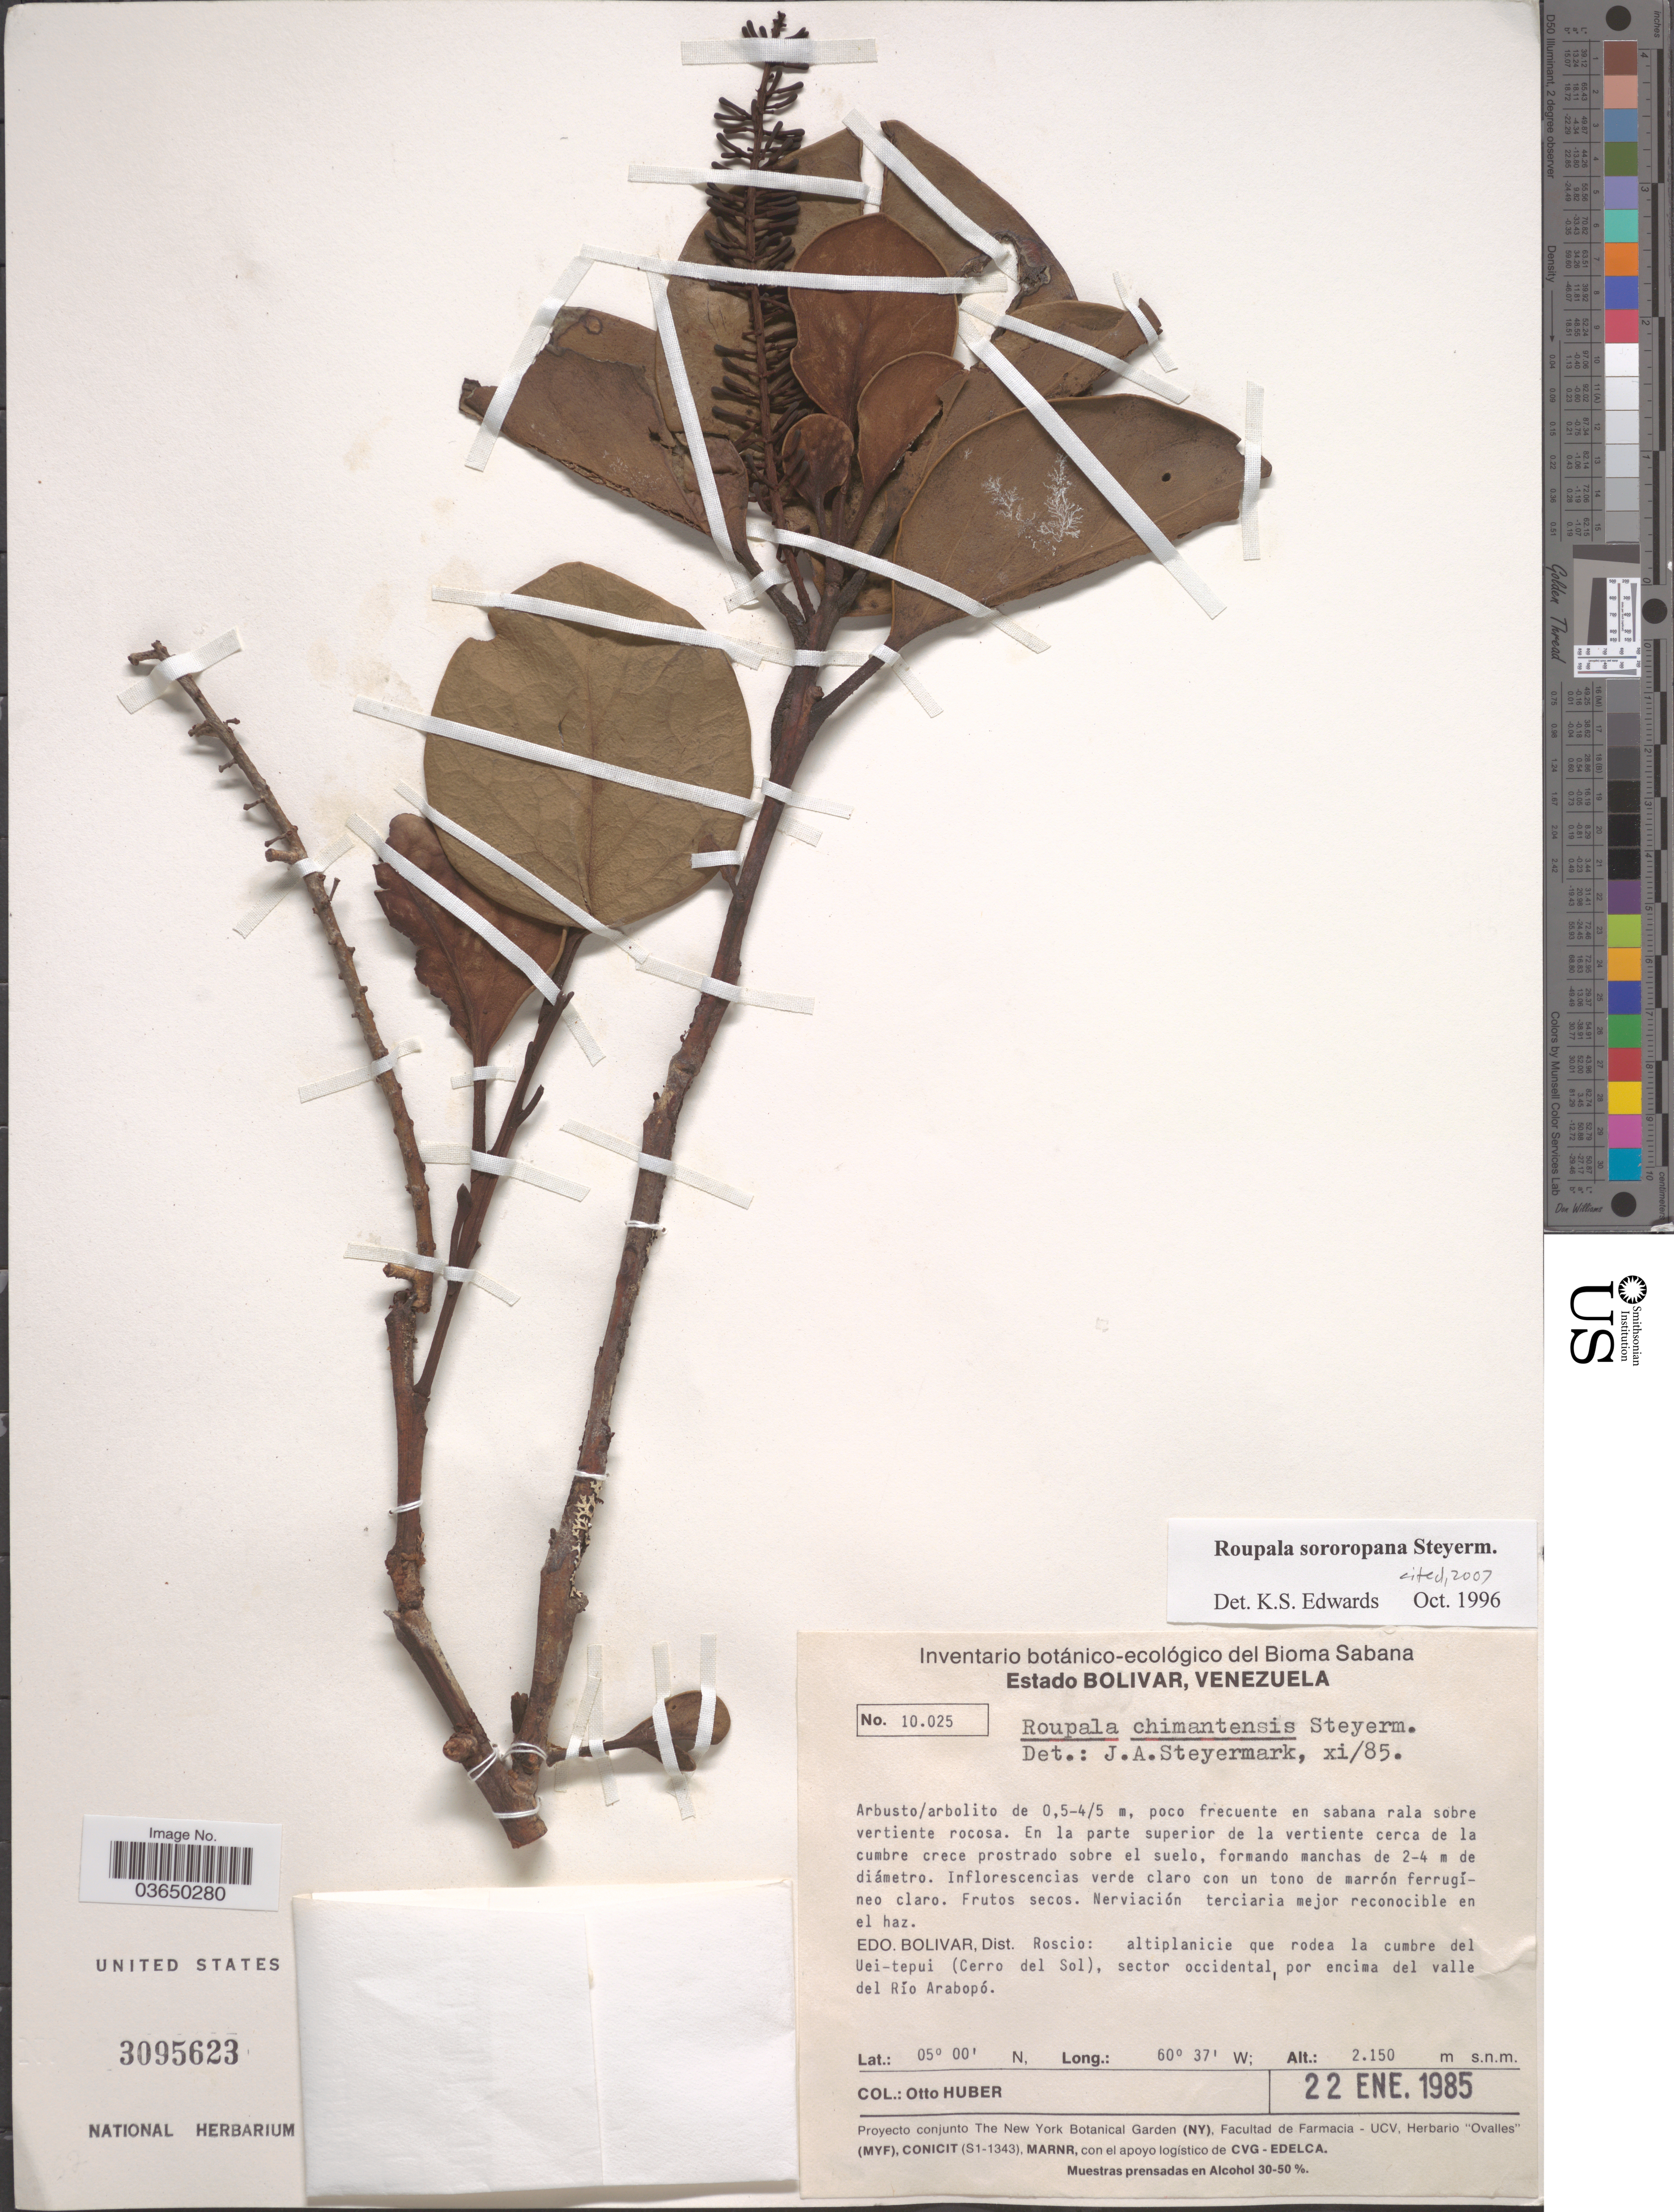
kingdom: Plantae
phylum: Tracheophyta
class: Magnoliopsida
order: Proteales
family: Proteaceae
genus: Roupala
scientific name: Roupala sororopana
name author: Steyerm.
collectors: O. Huber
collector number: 10025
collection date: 1985-01-22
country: Venezuela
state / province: Bolivar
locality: Dist. Roscio: altiplanicie que rodea la cumbre del Uei-tepui (Cerro del Sol), sector occidental, por encima del valle del Río Arabopó.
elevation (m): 2150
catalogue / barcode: US 3095623